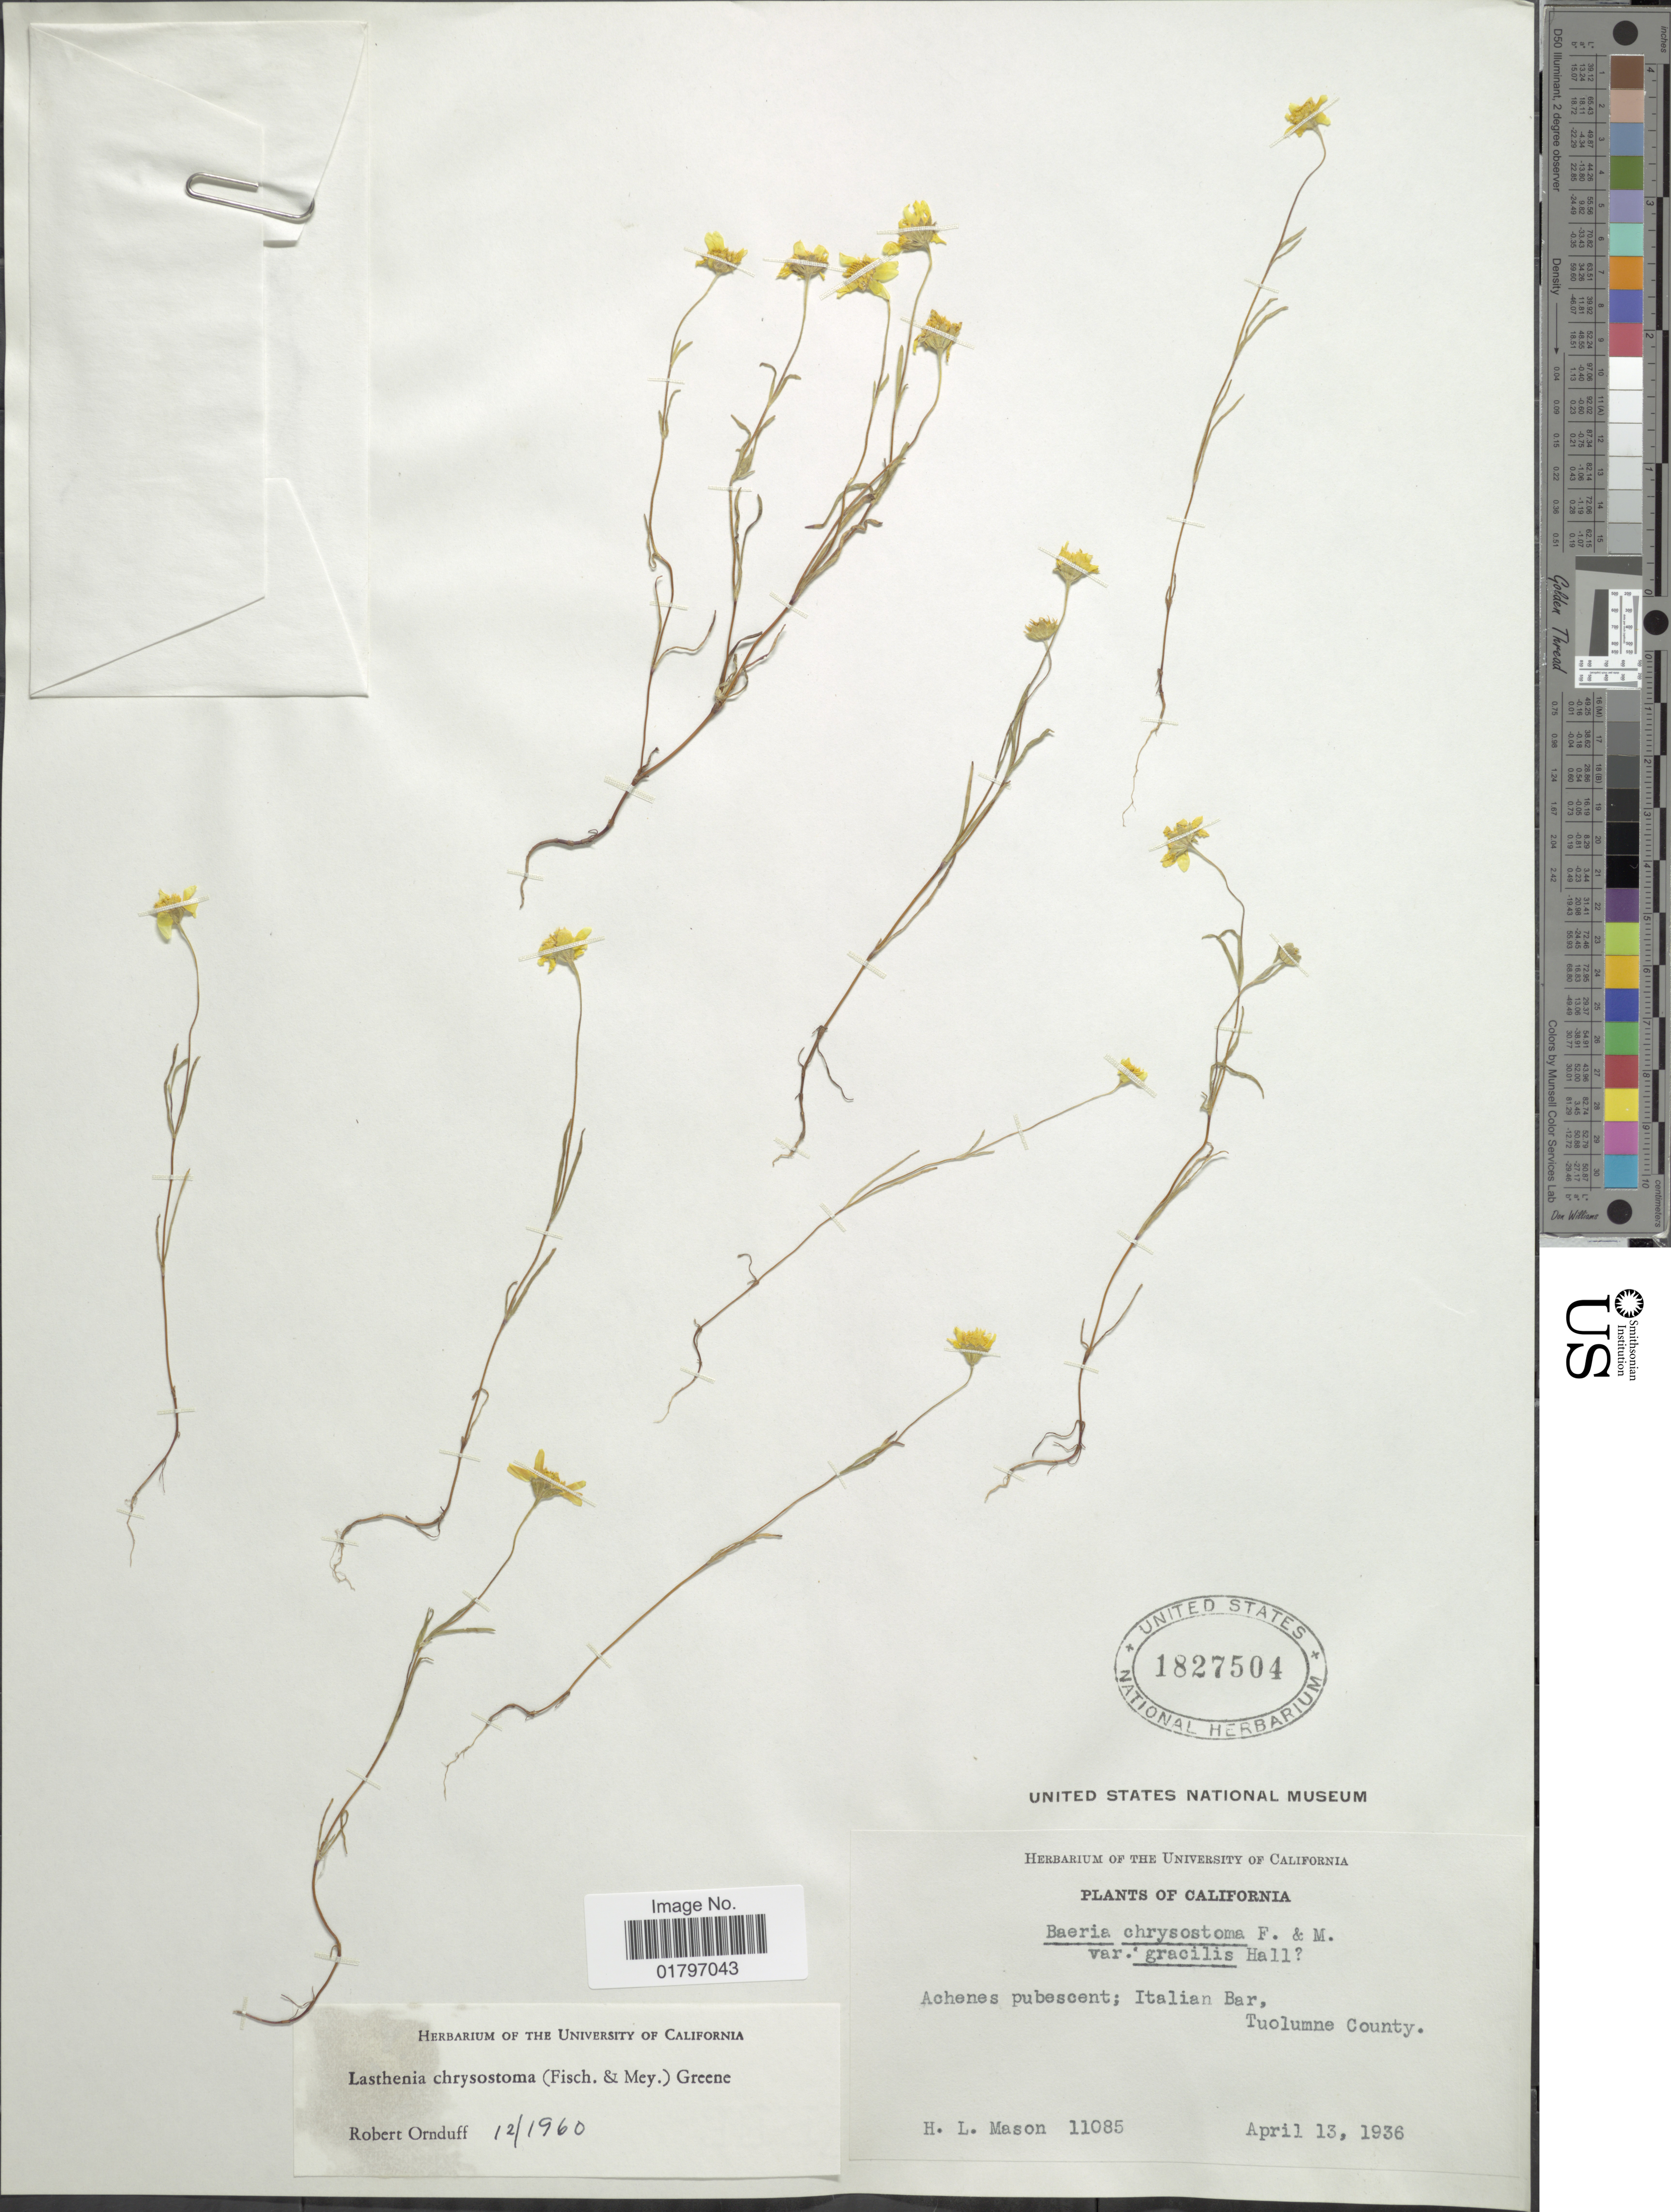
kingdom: Plantae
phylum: Tracheophyta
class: Magnoliopsida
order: Asterales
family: Asteraceae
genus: Lasthenia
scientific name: Lasthenia chrysostoma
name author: (Fisch. & C.A. Mey.) Greene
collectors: H. L. Mason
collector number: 11085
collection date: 1936-04-13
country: United States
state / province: California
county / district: Tuolumne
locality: Achenes pubescent; Italian Bar, Tuolumne County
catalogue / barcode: US 1827504